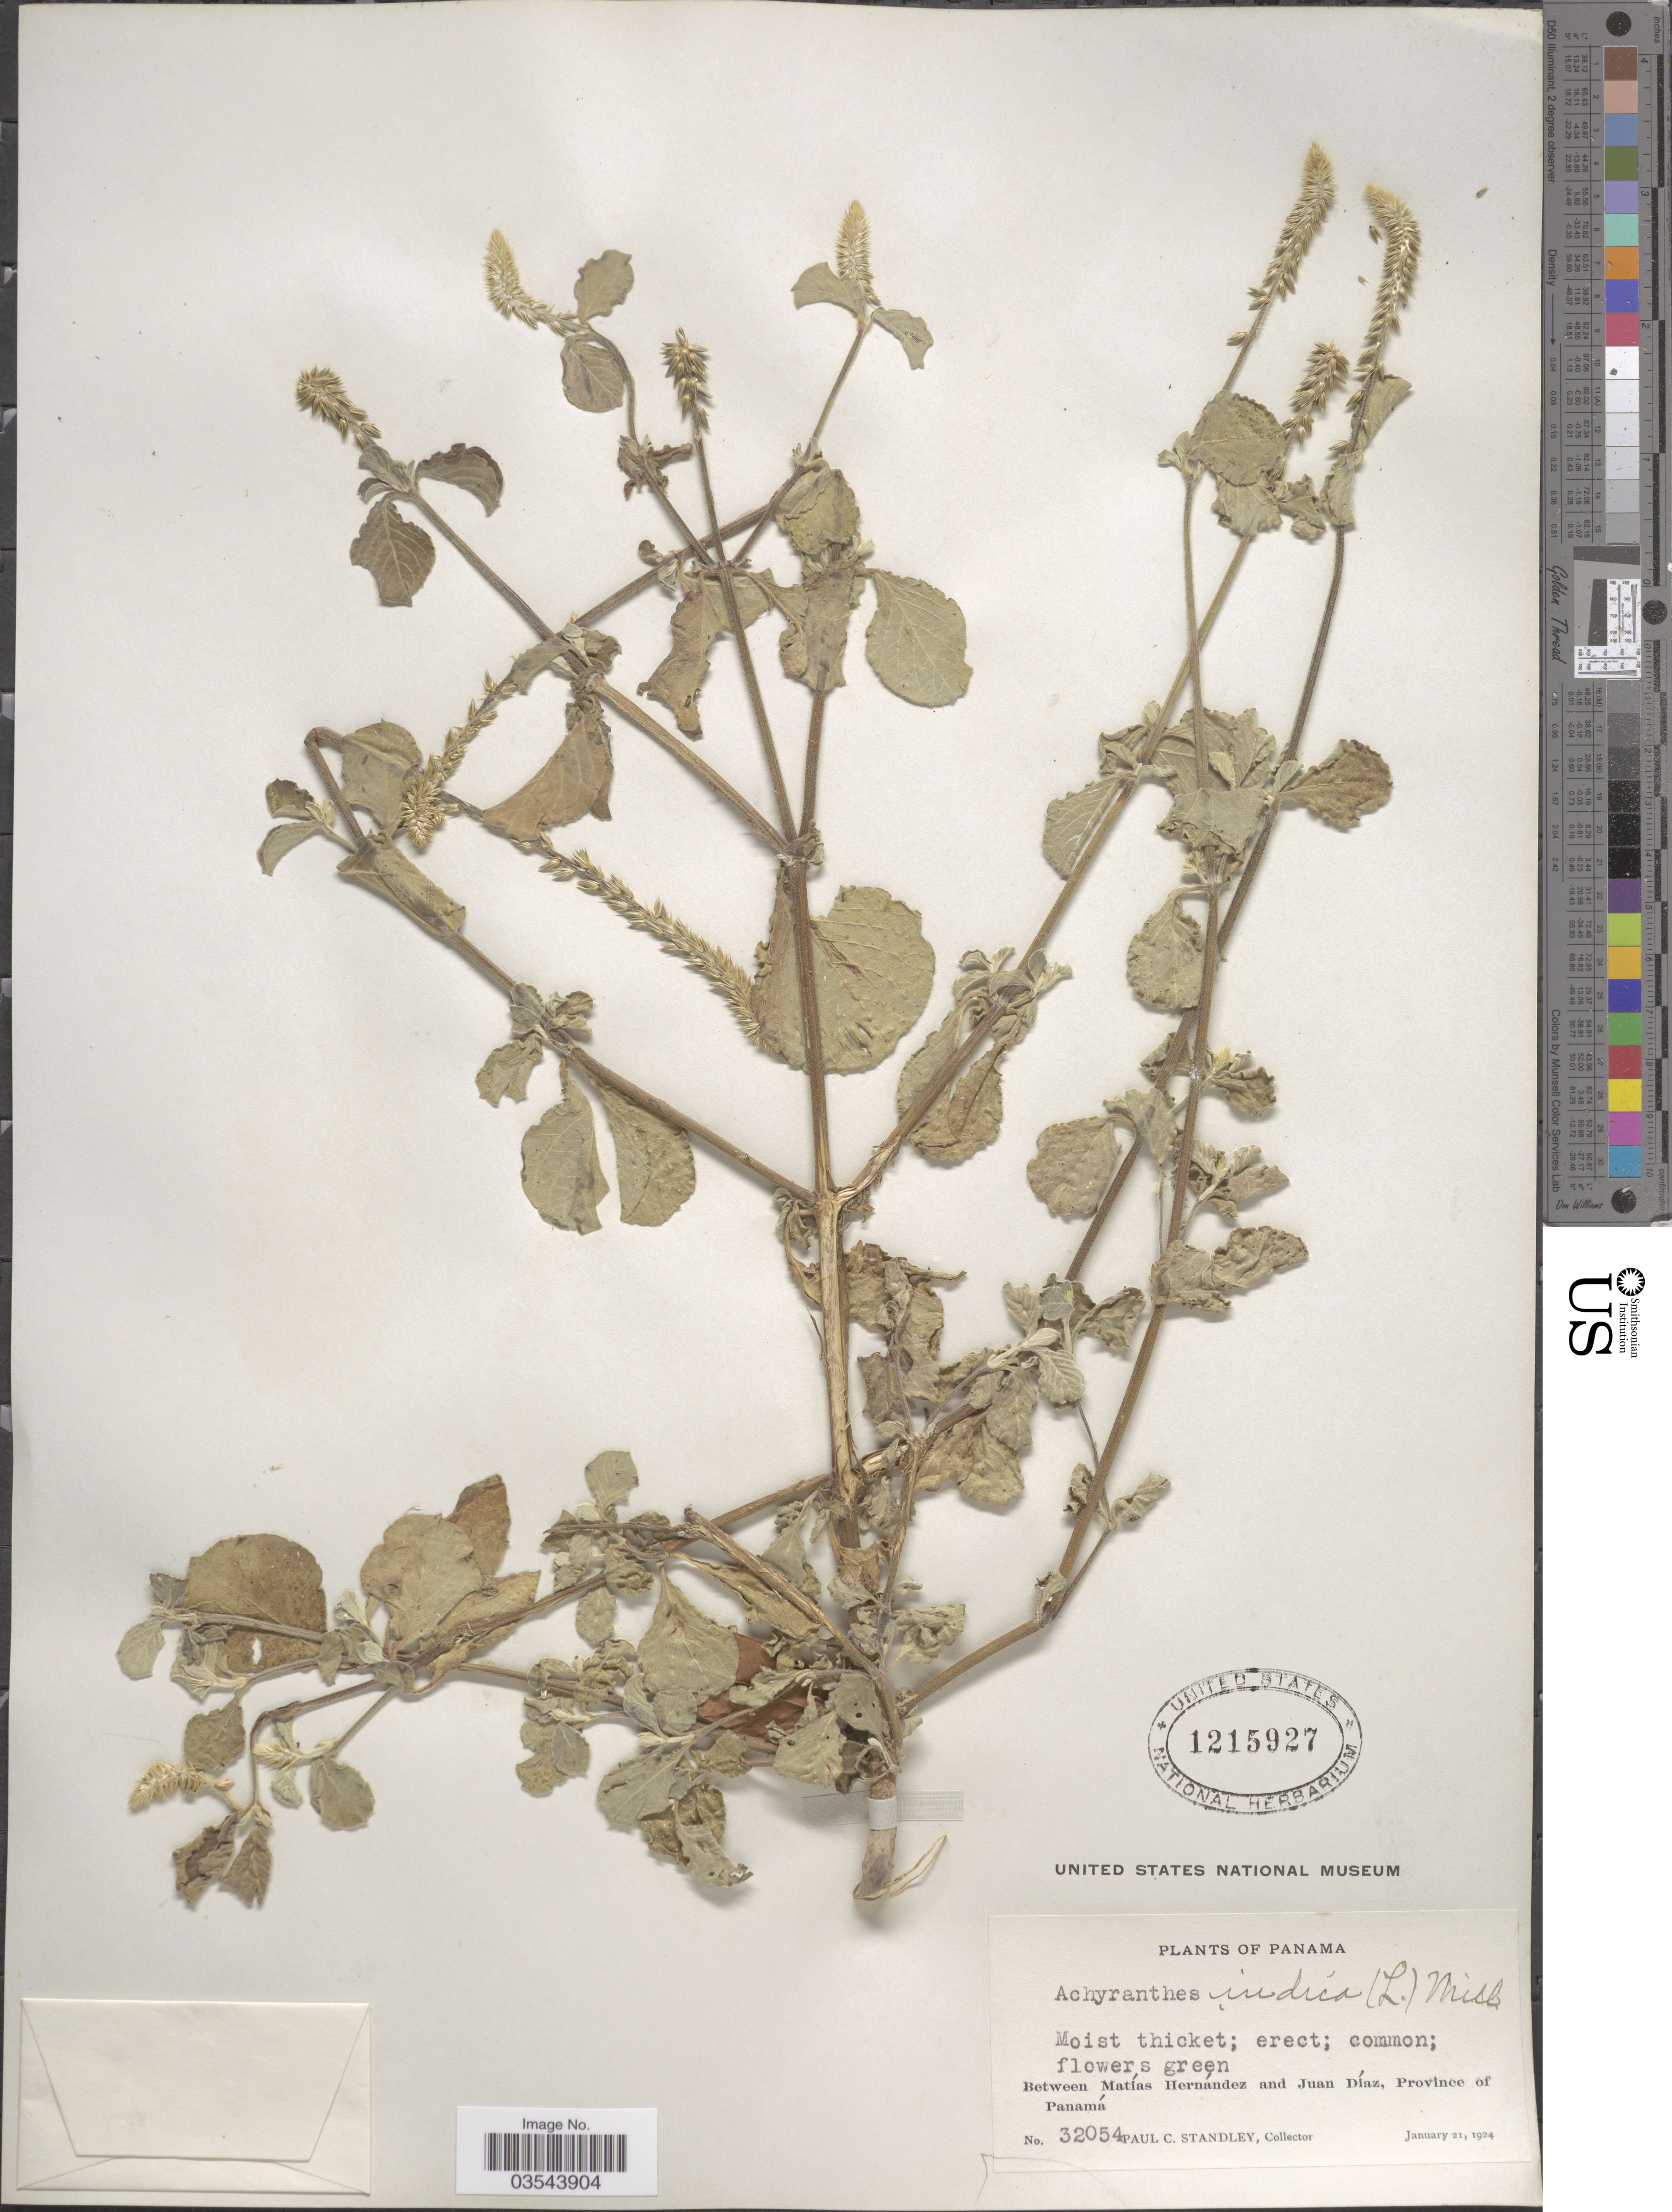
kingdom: Plantae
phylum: Tracheophyta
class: Magnoliopsida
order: Caryophyllales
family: Amaranthaceae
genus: Achyranthes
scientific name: Achyranthes indica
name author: (L.) Mill.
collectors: P. C. Standley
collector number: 32054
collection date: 1924-01-21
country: Panama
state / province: Panamá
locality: Between Matías Hernández and Juan Díaz.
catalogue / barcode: US 1215927